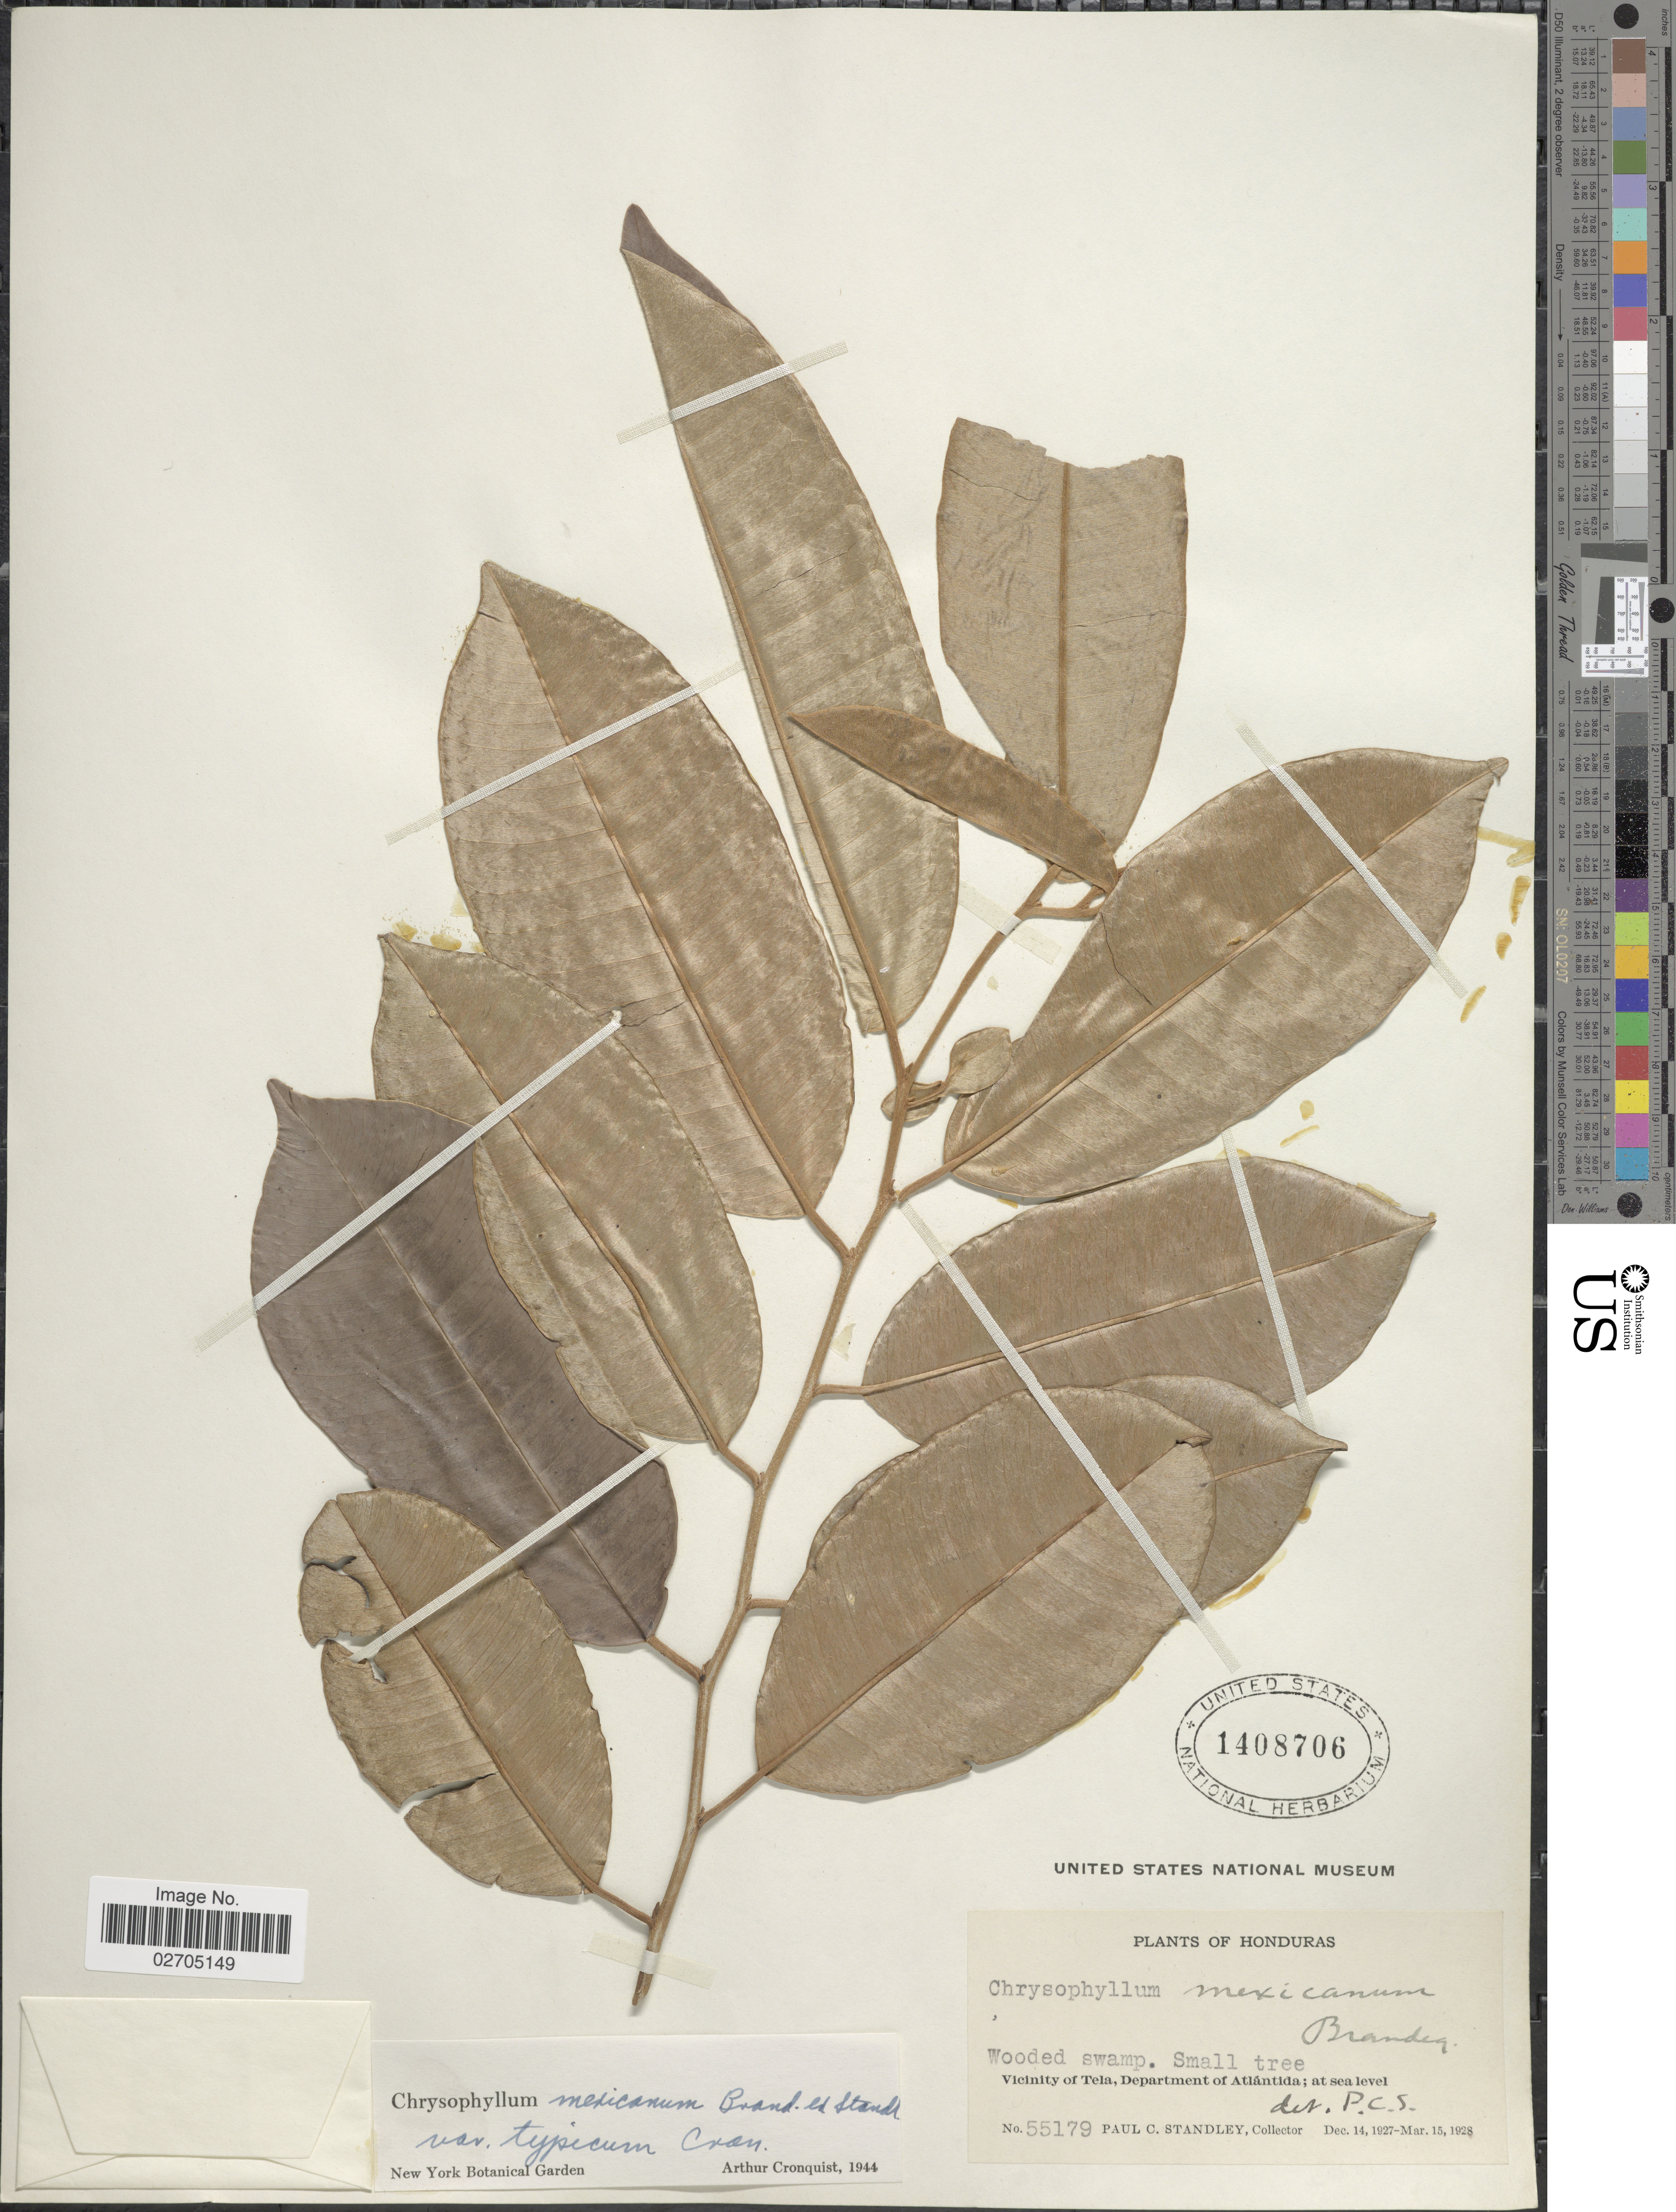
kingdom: Plantae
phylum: Tracheophyta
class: Magnoliopsida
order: Ericales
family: Sapotaceae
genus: Chrysophyllum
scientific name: Chrysophyllum mexicanum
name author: Brandegee ex Standl.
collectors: P. C. Standley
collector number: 55179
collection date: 1927-12-14/1928-03-15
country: Honduras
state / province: Atlántida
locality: Wooded swamp, Vicinity of Tela.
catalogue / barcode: US 1408706